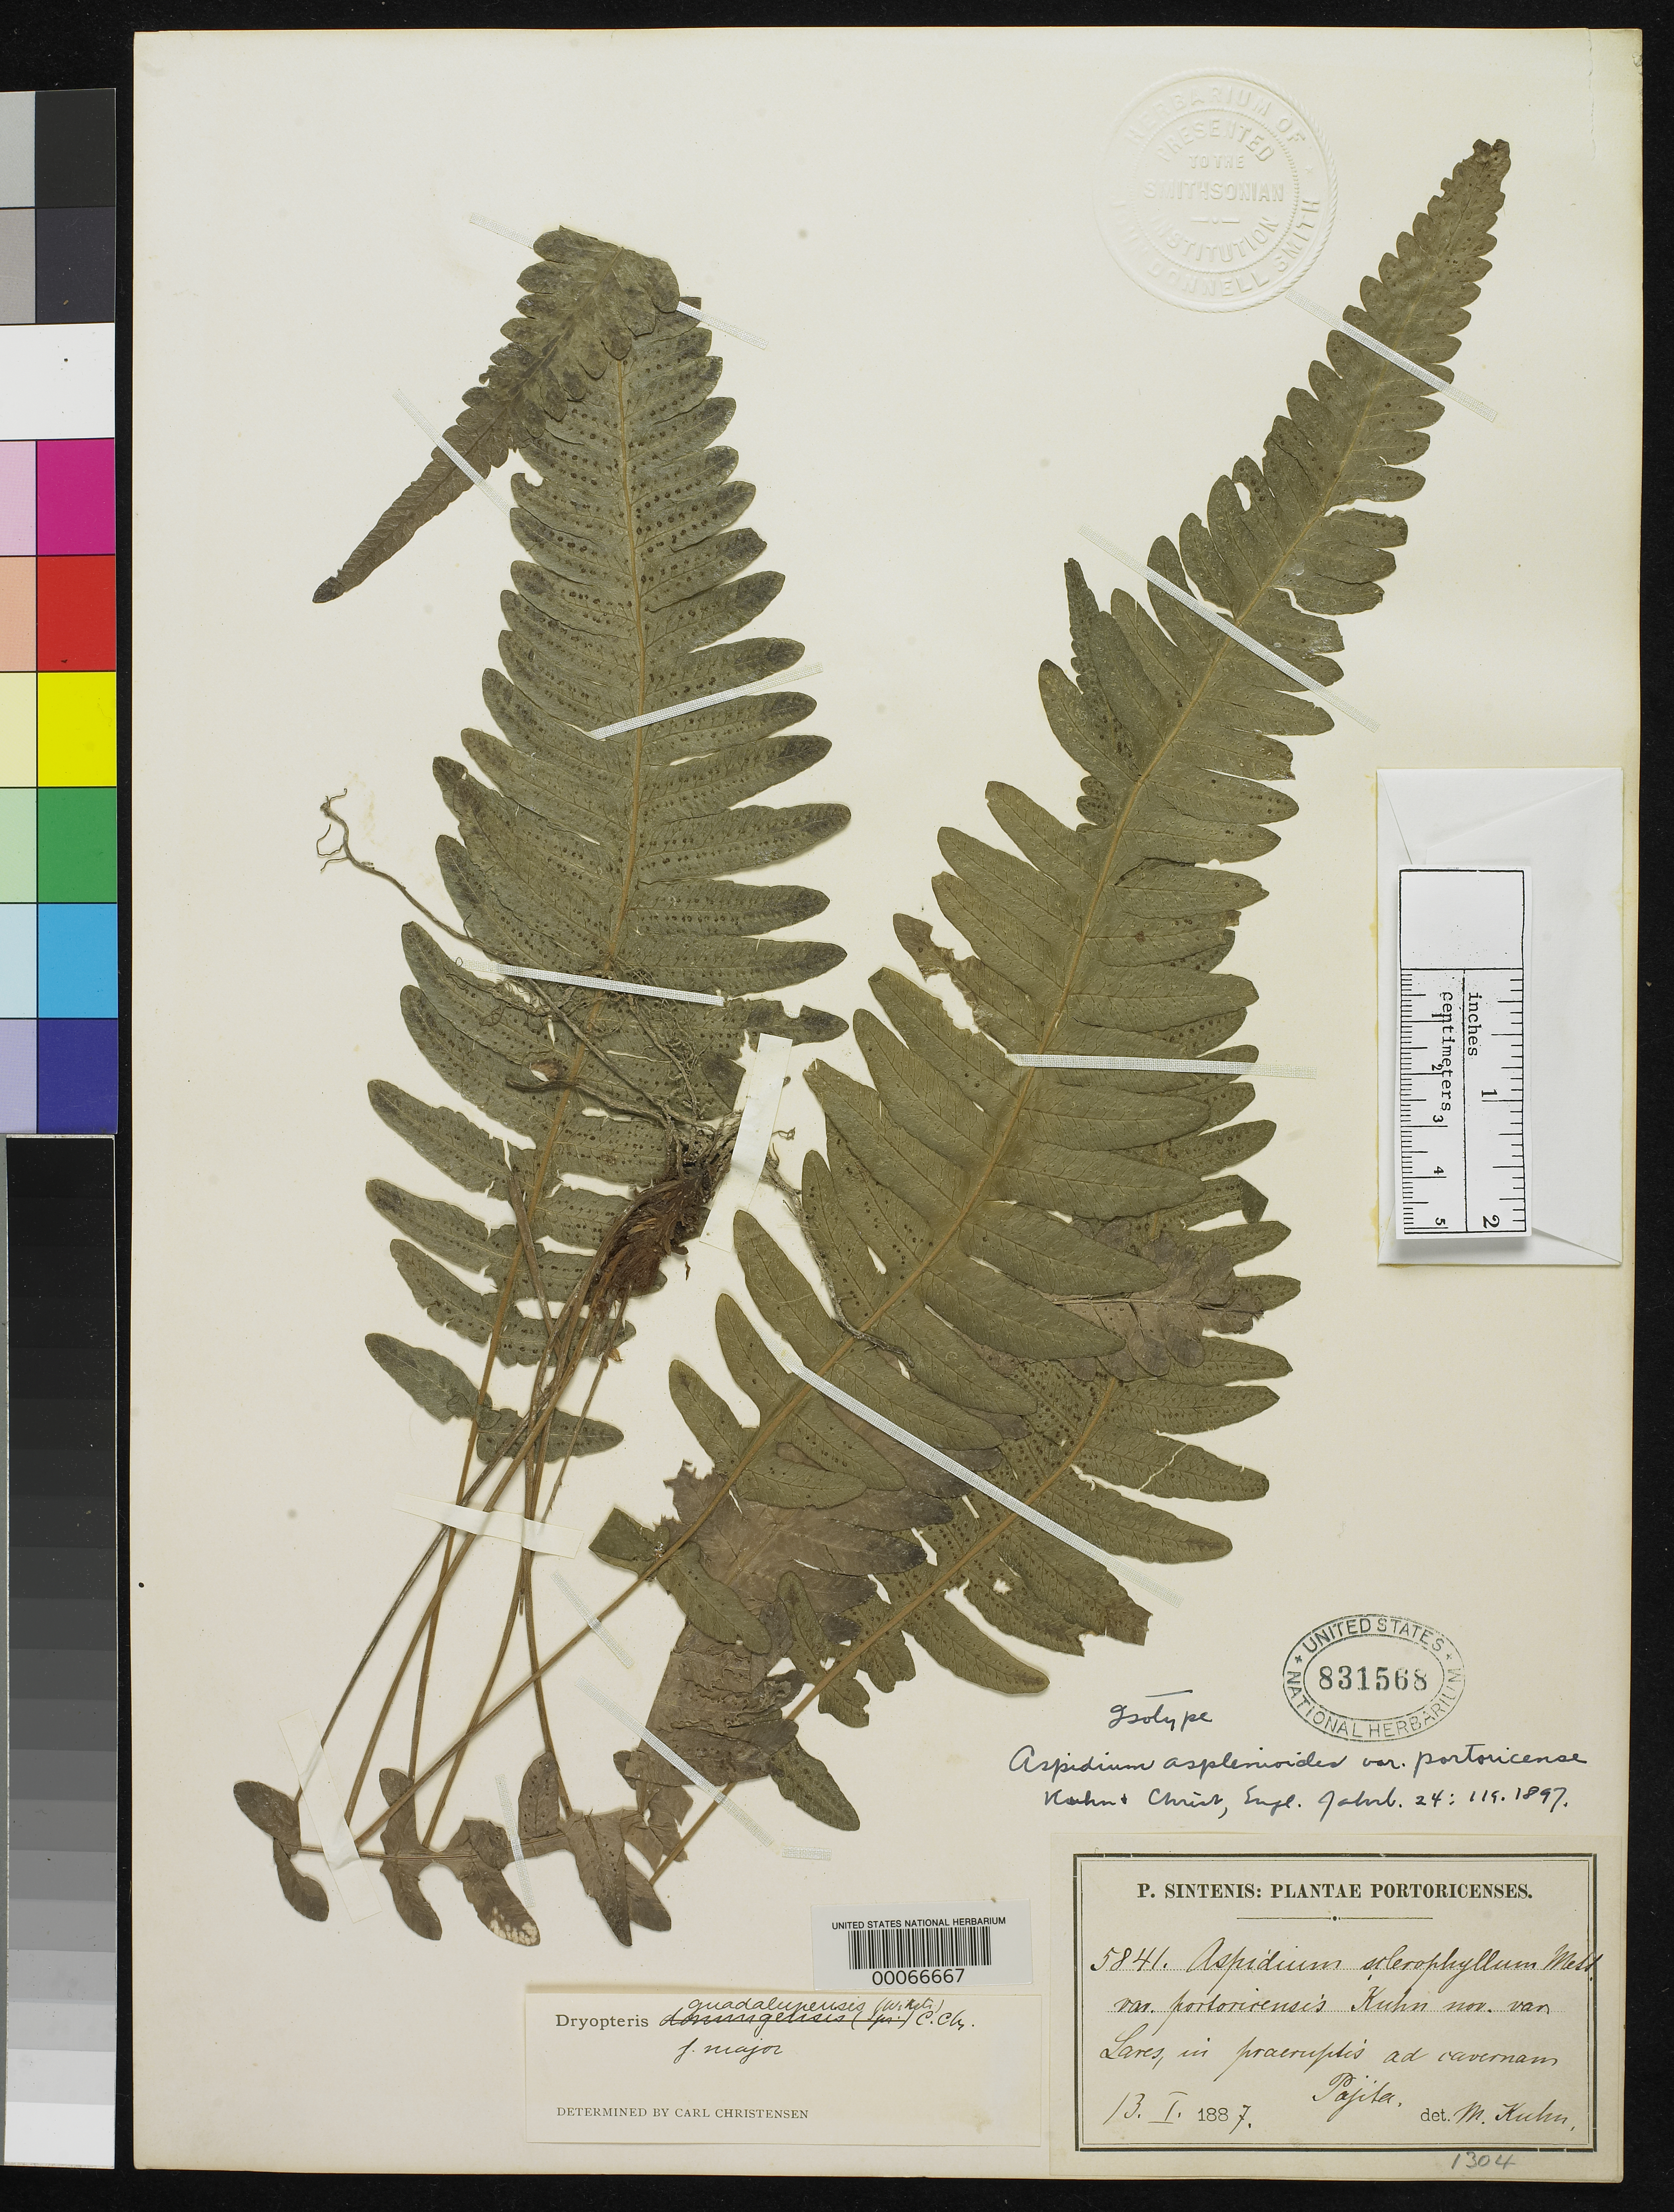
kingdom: Plantae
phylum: Tracheophyta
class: Polypodiopsida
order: Polypodiales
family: Tectariaceae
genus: Aspidium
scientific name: Aspidium asplenioides var. portoricense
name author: Kuhn & Christ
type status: Type Collection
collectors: P. Sintenis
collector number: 5841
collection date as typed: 13 Jan 1887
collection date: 1887-01-13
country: Puerto Rico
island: Greater Antilles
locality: Lares.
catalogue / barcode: US 831568